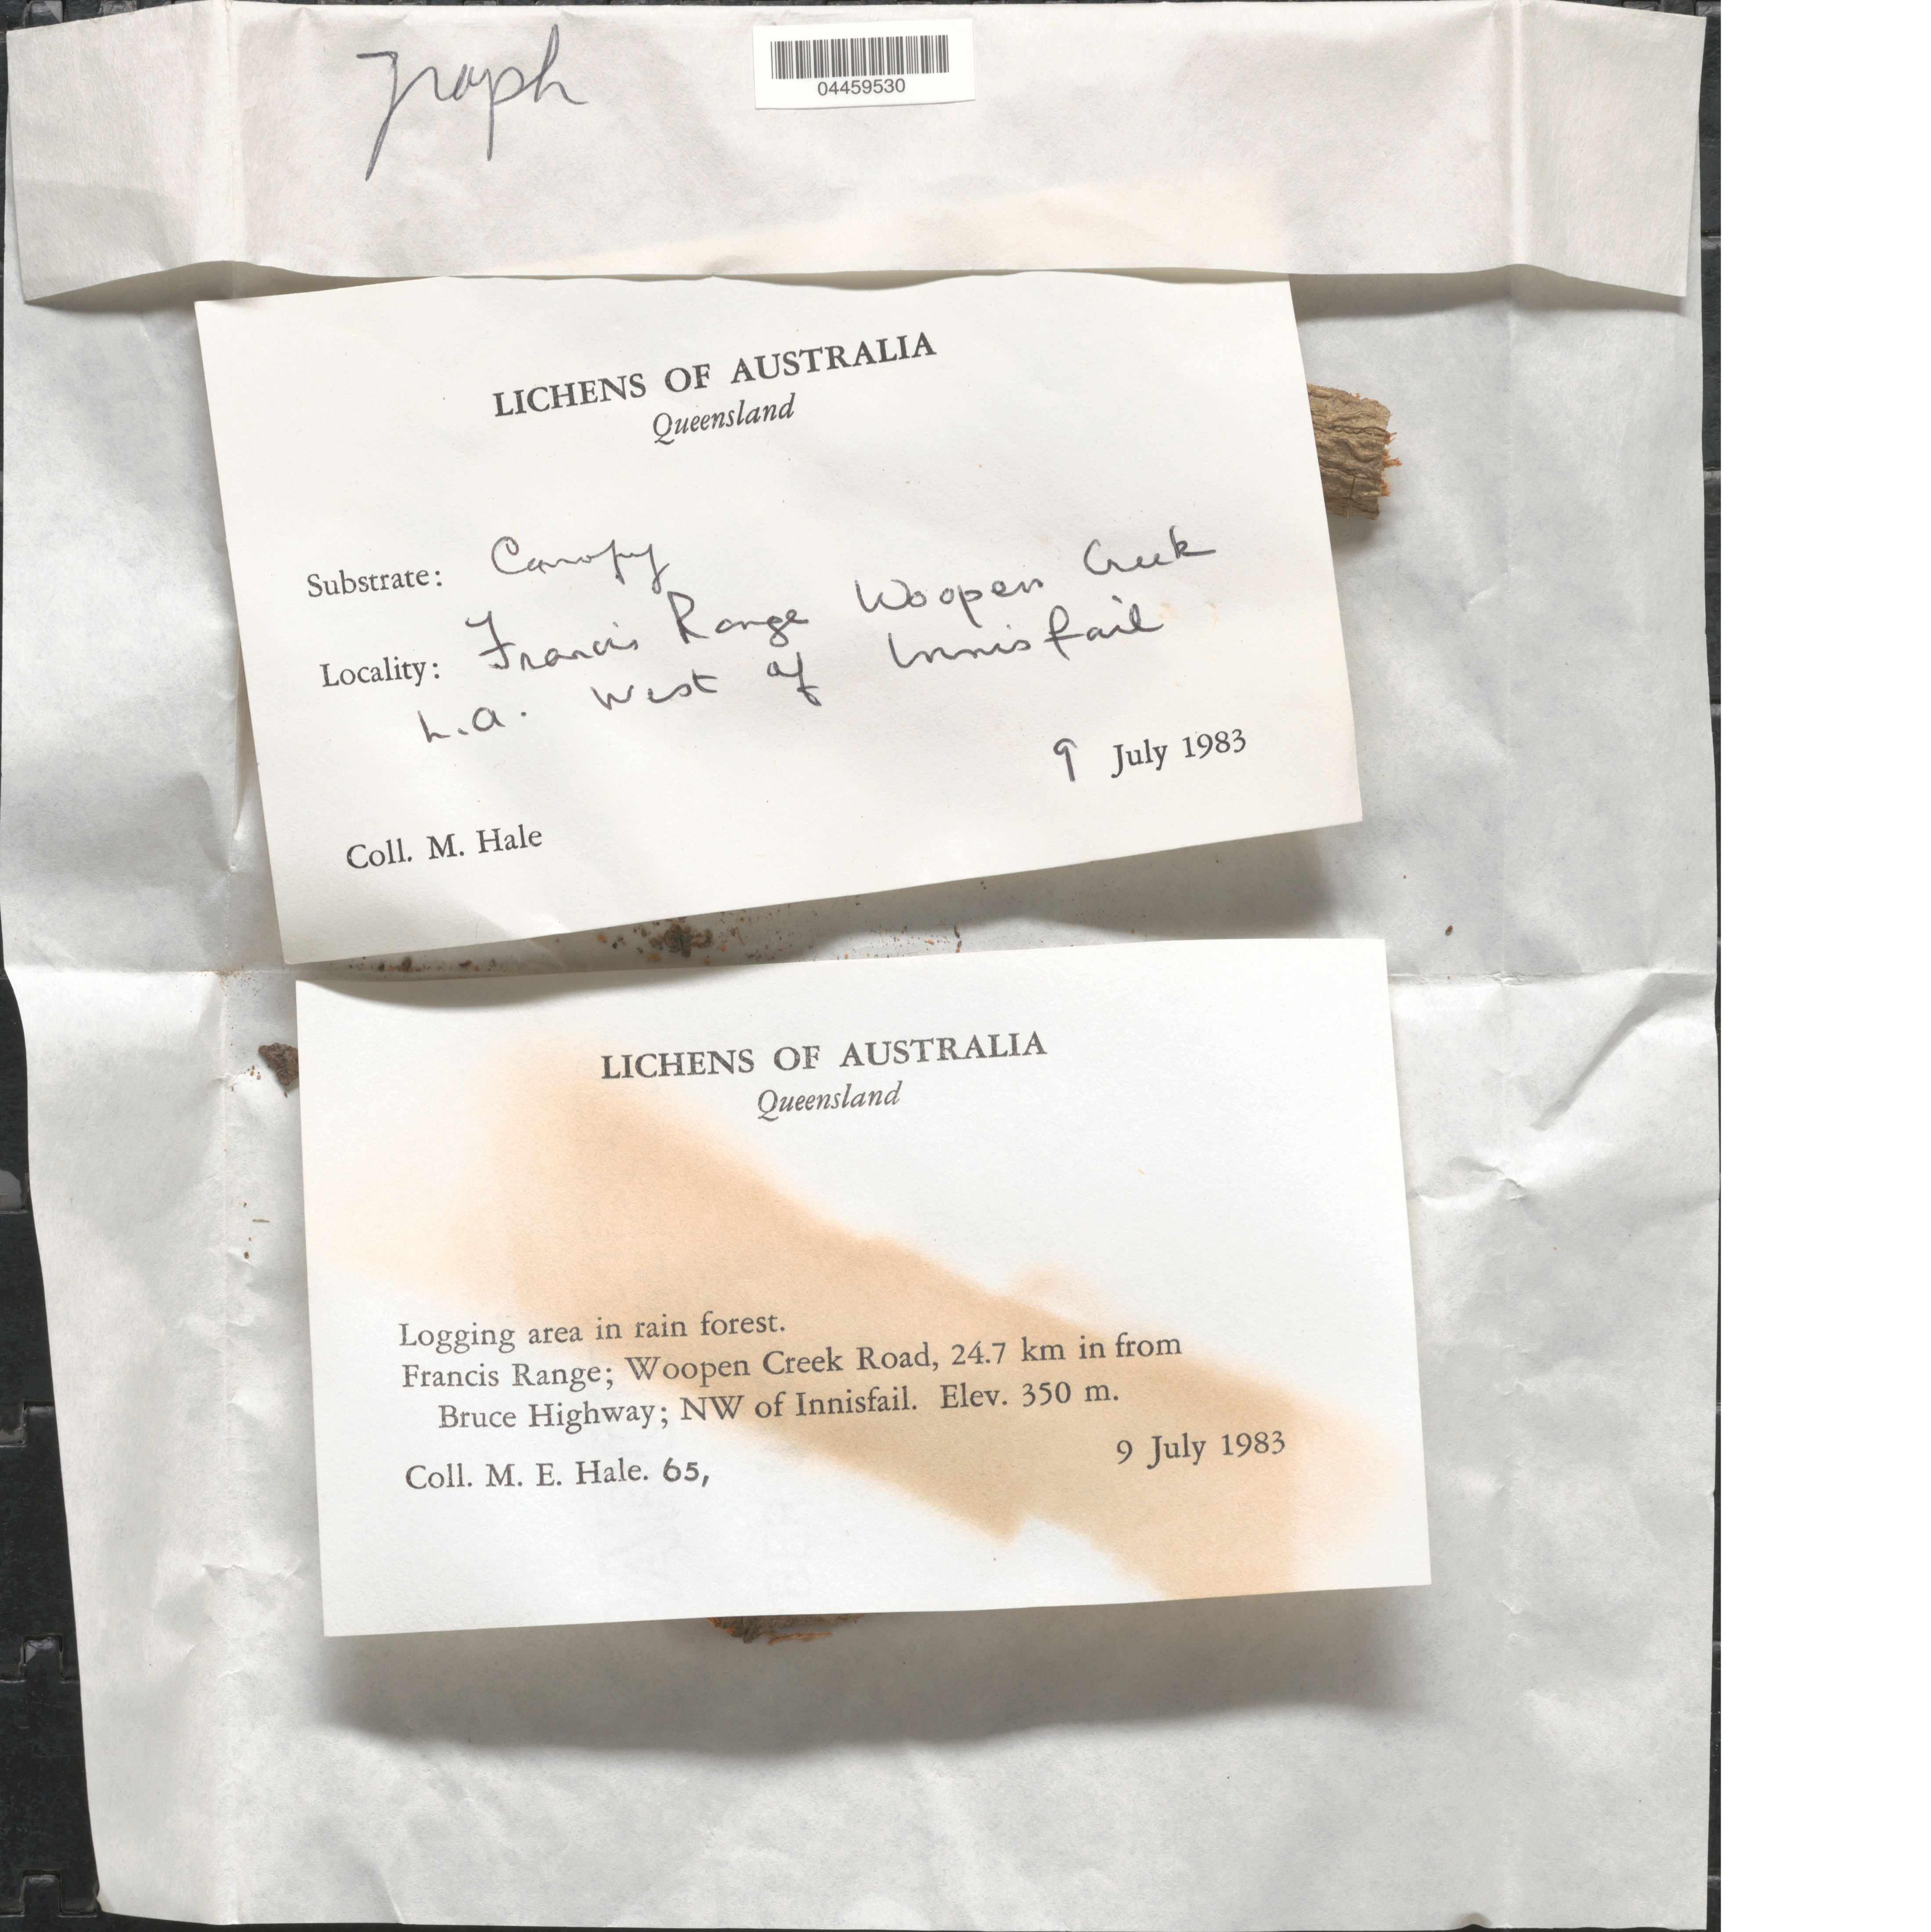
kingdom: Fungi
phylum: Ascomycota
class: Lecanoromycetes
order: Ostropales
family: Graphidaceae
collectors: M. Hale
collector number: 65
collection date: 1983-07-09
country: Australia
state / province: Queensland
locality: Logging area in rain forest. Francis Range; Woopen Creek Road, 24.7 km in from Bruce Highway; NW of Innisfail. L.A. west of Innisfail.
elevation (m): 350